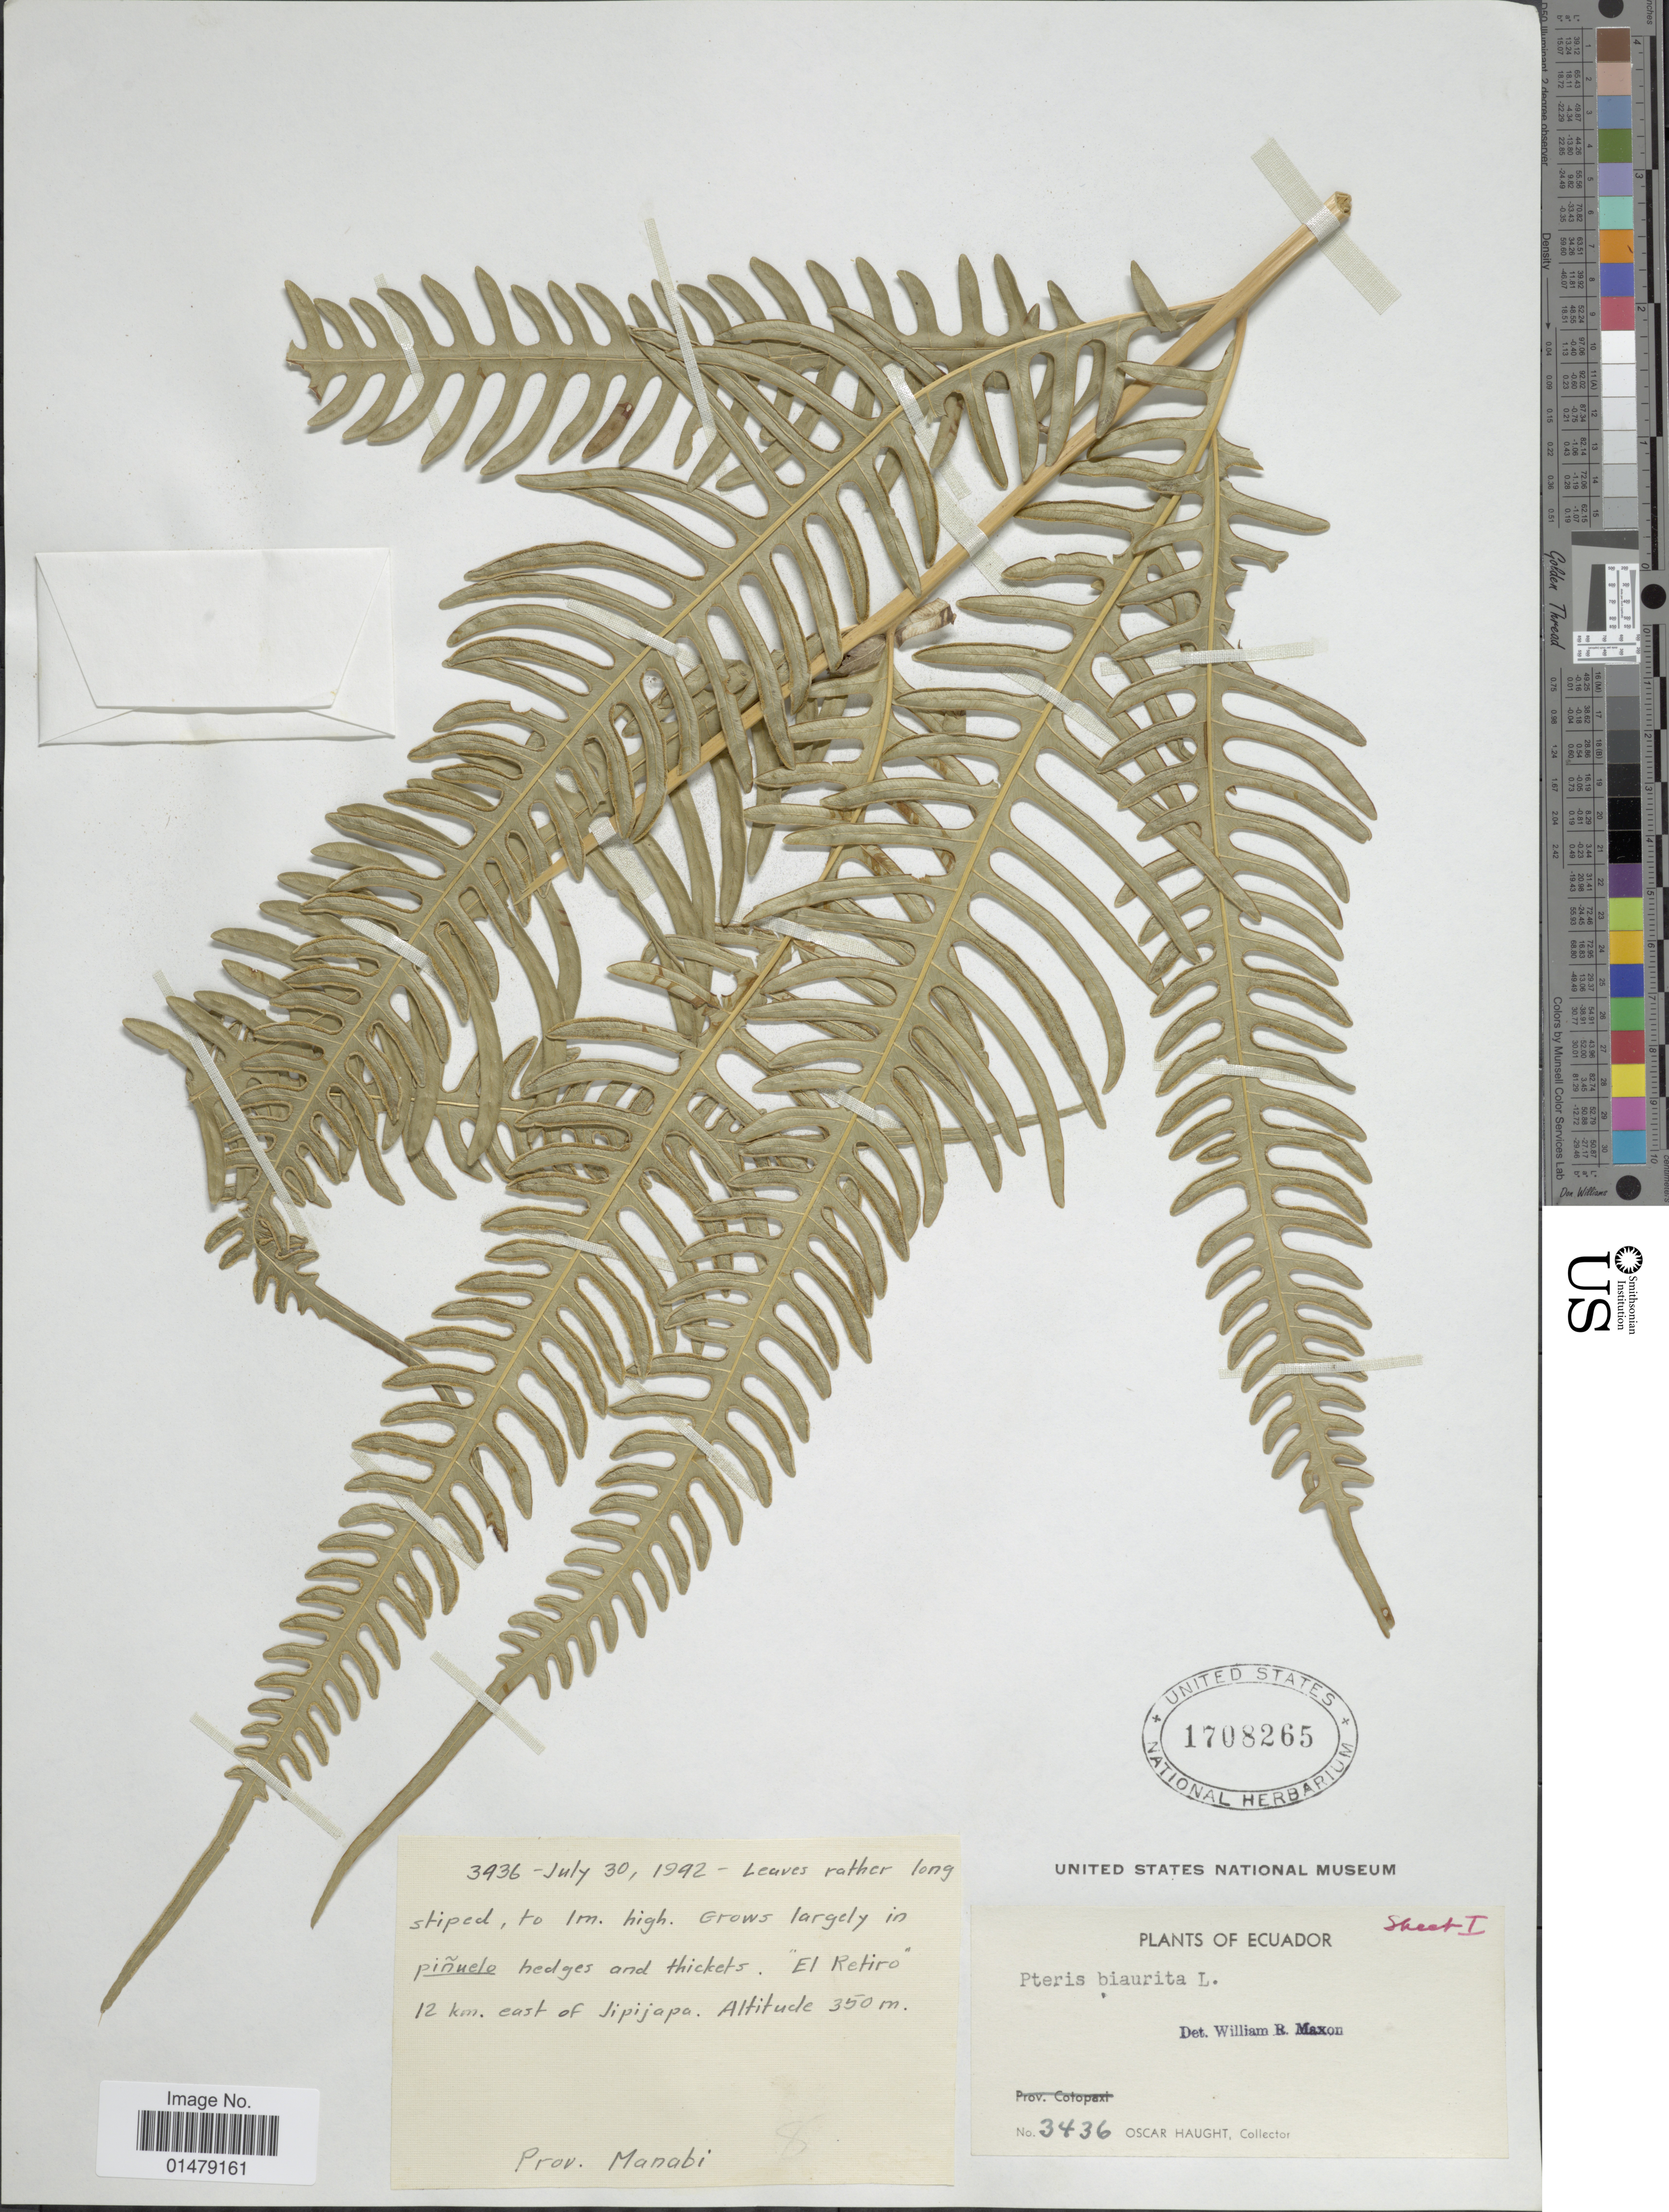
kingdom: Plantae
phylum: Tracheophyta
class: Polypodiopsida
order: Polypodiales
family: Pteridaceae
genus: Pteris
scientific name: Pteris biaurita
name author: L.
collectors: O. L. Haught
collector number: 3436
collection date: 1992-07-30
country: Ecuador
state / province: Manabí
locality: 'El Retiro' 12 km. east of Jipijapa. Prov. Manabi.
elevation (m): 350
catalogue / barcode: US 1708265